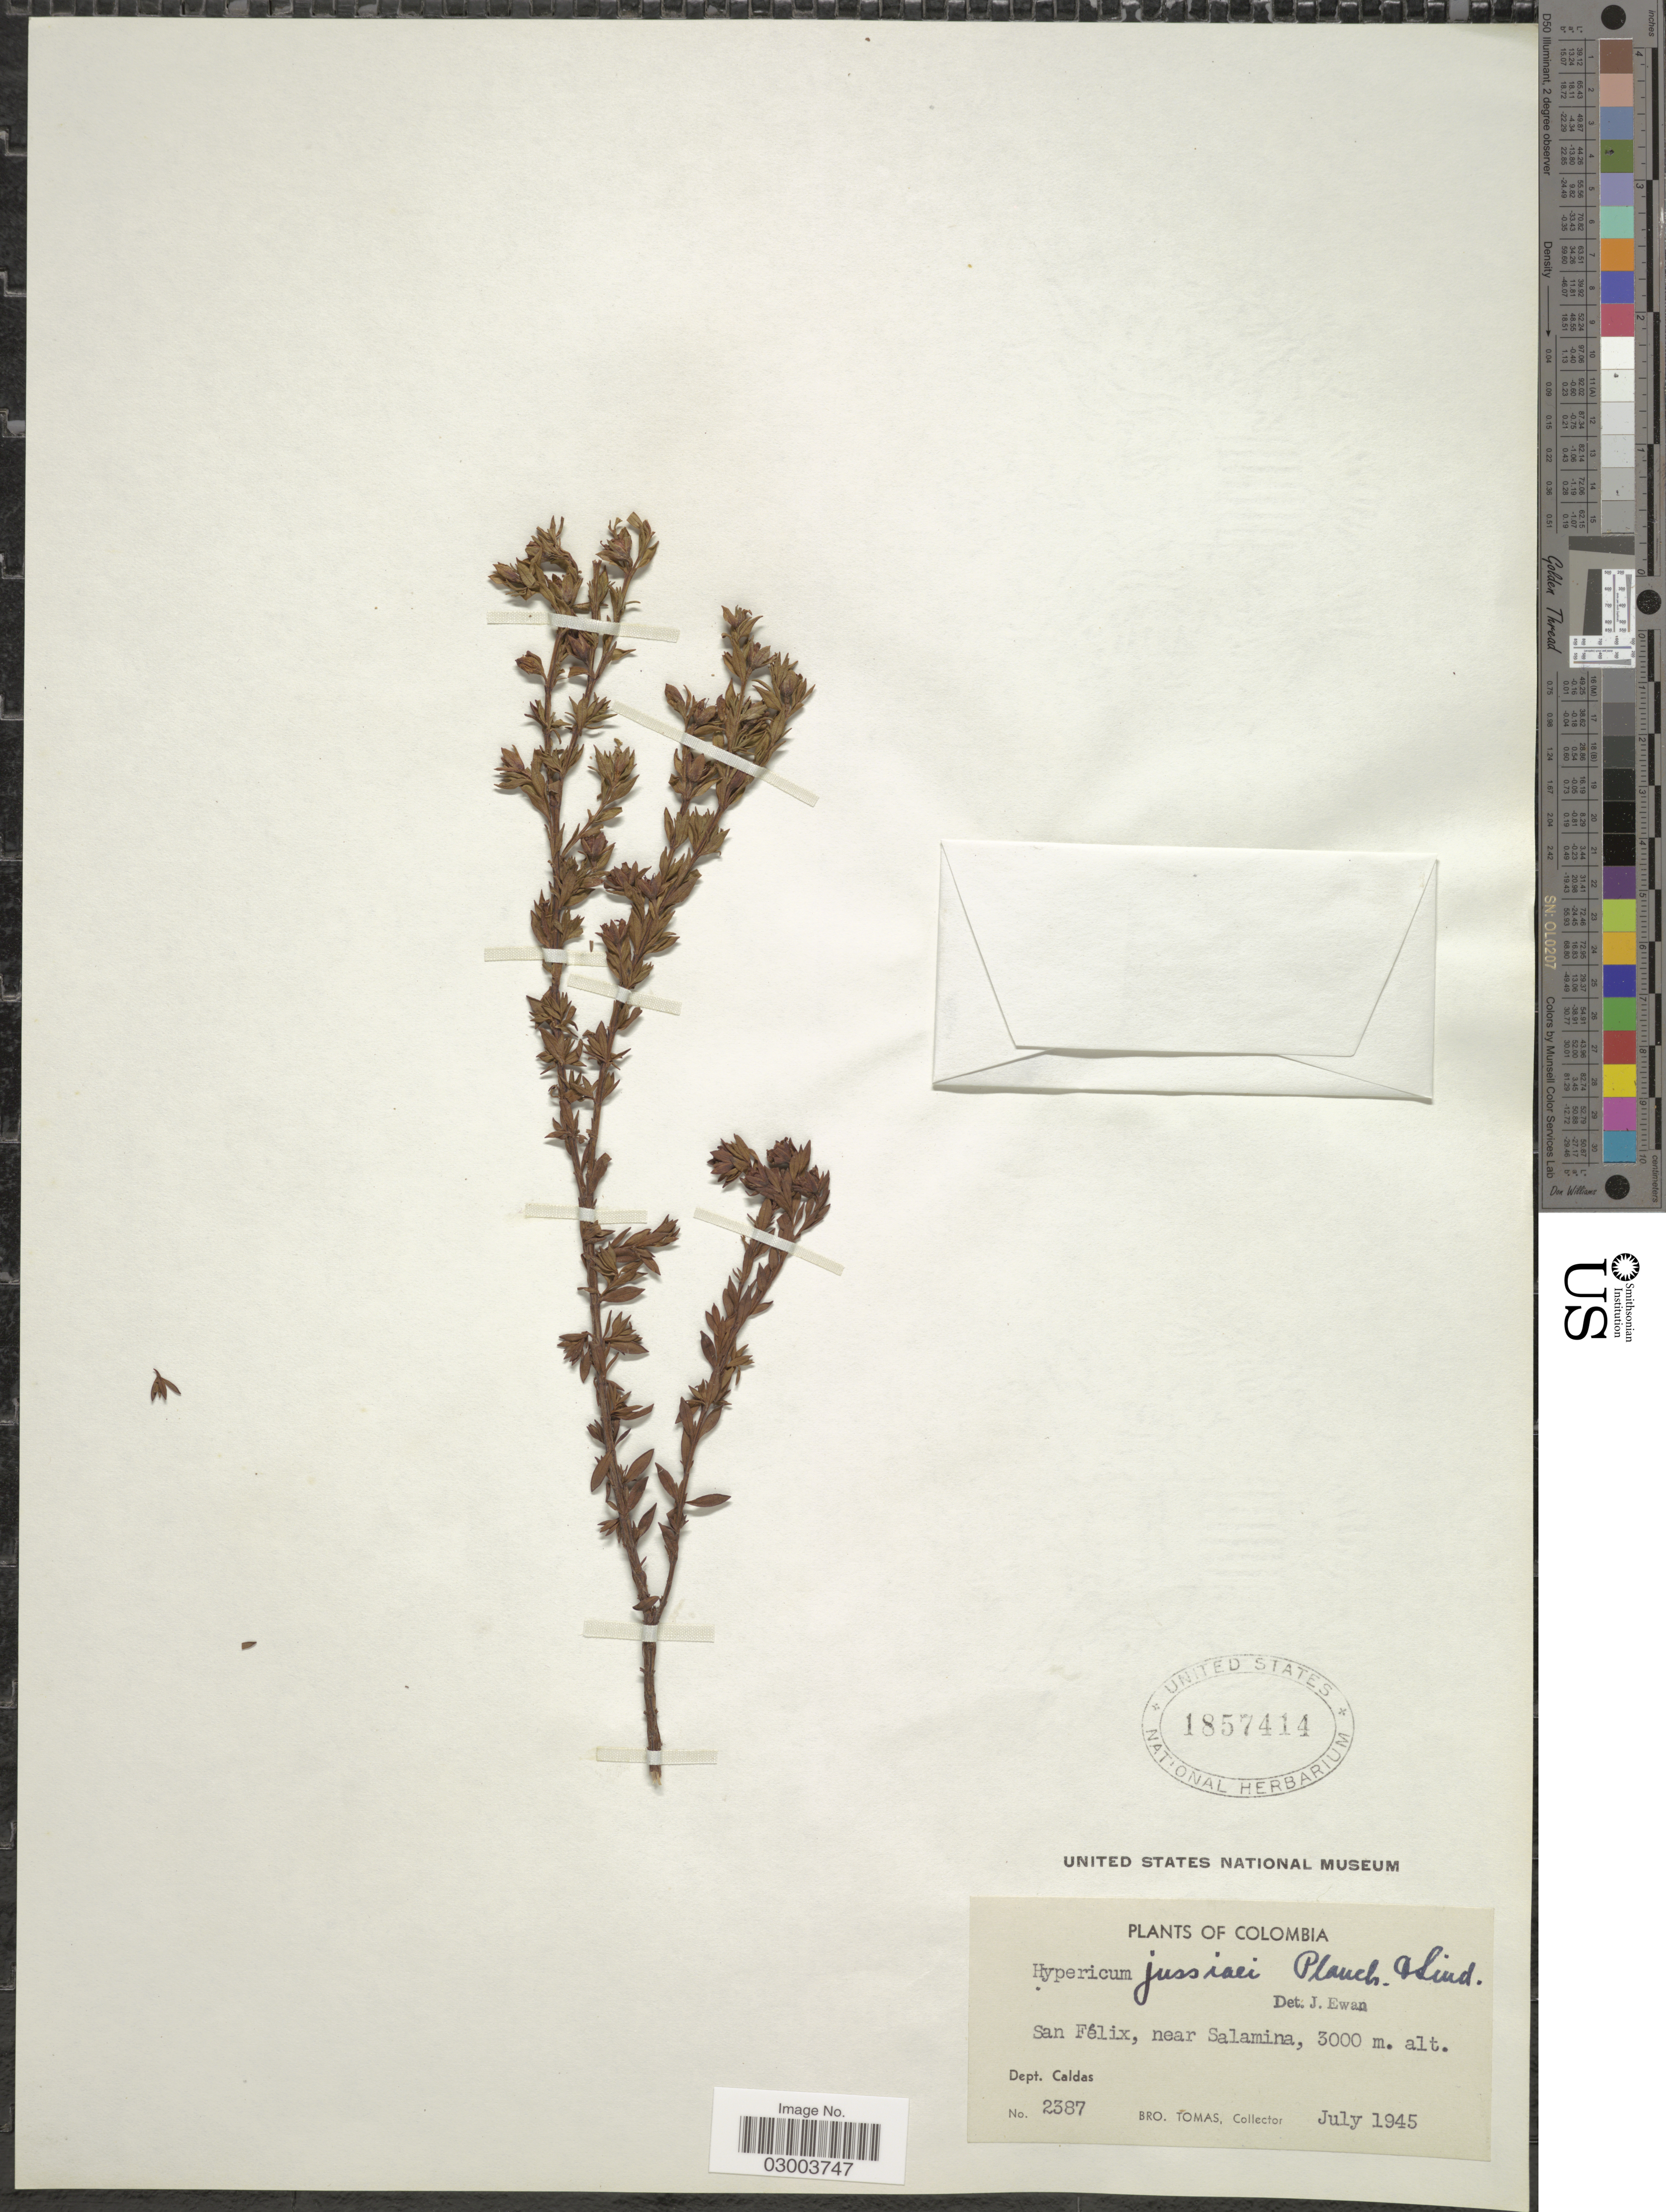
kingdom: Plantae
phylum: Tracheophyta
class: Magnoliopsida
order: Malpighiales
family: Hypericaceae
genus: Hypericum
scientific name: Hypericum humboldtianum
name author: Steud.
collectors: B. Tomas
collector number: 2387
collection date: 1945-07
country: Colombia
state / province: Caldas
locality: San Félix, near Salamina, Dept. Caldas.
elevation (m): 3000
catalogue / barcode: US 1857414